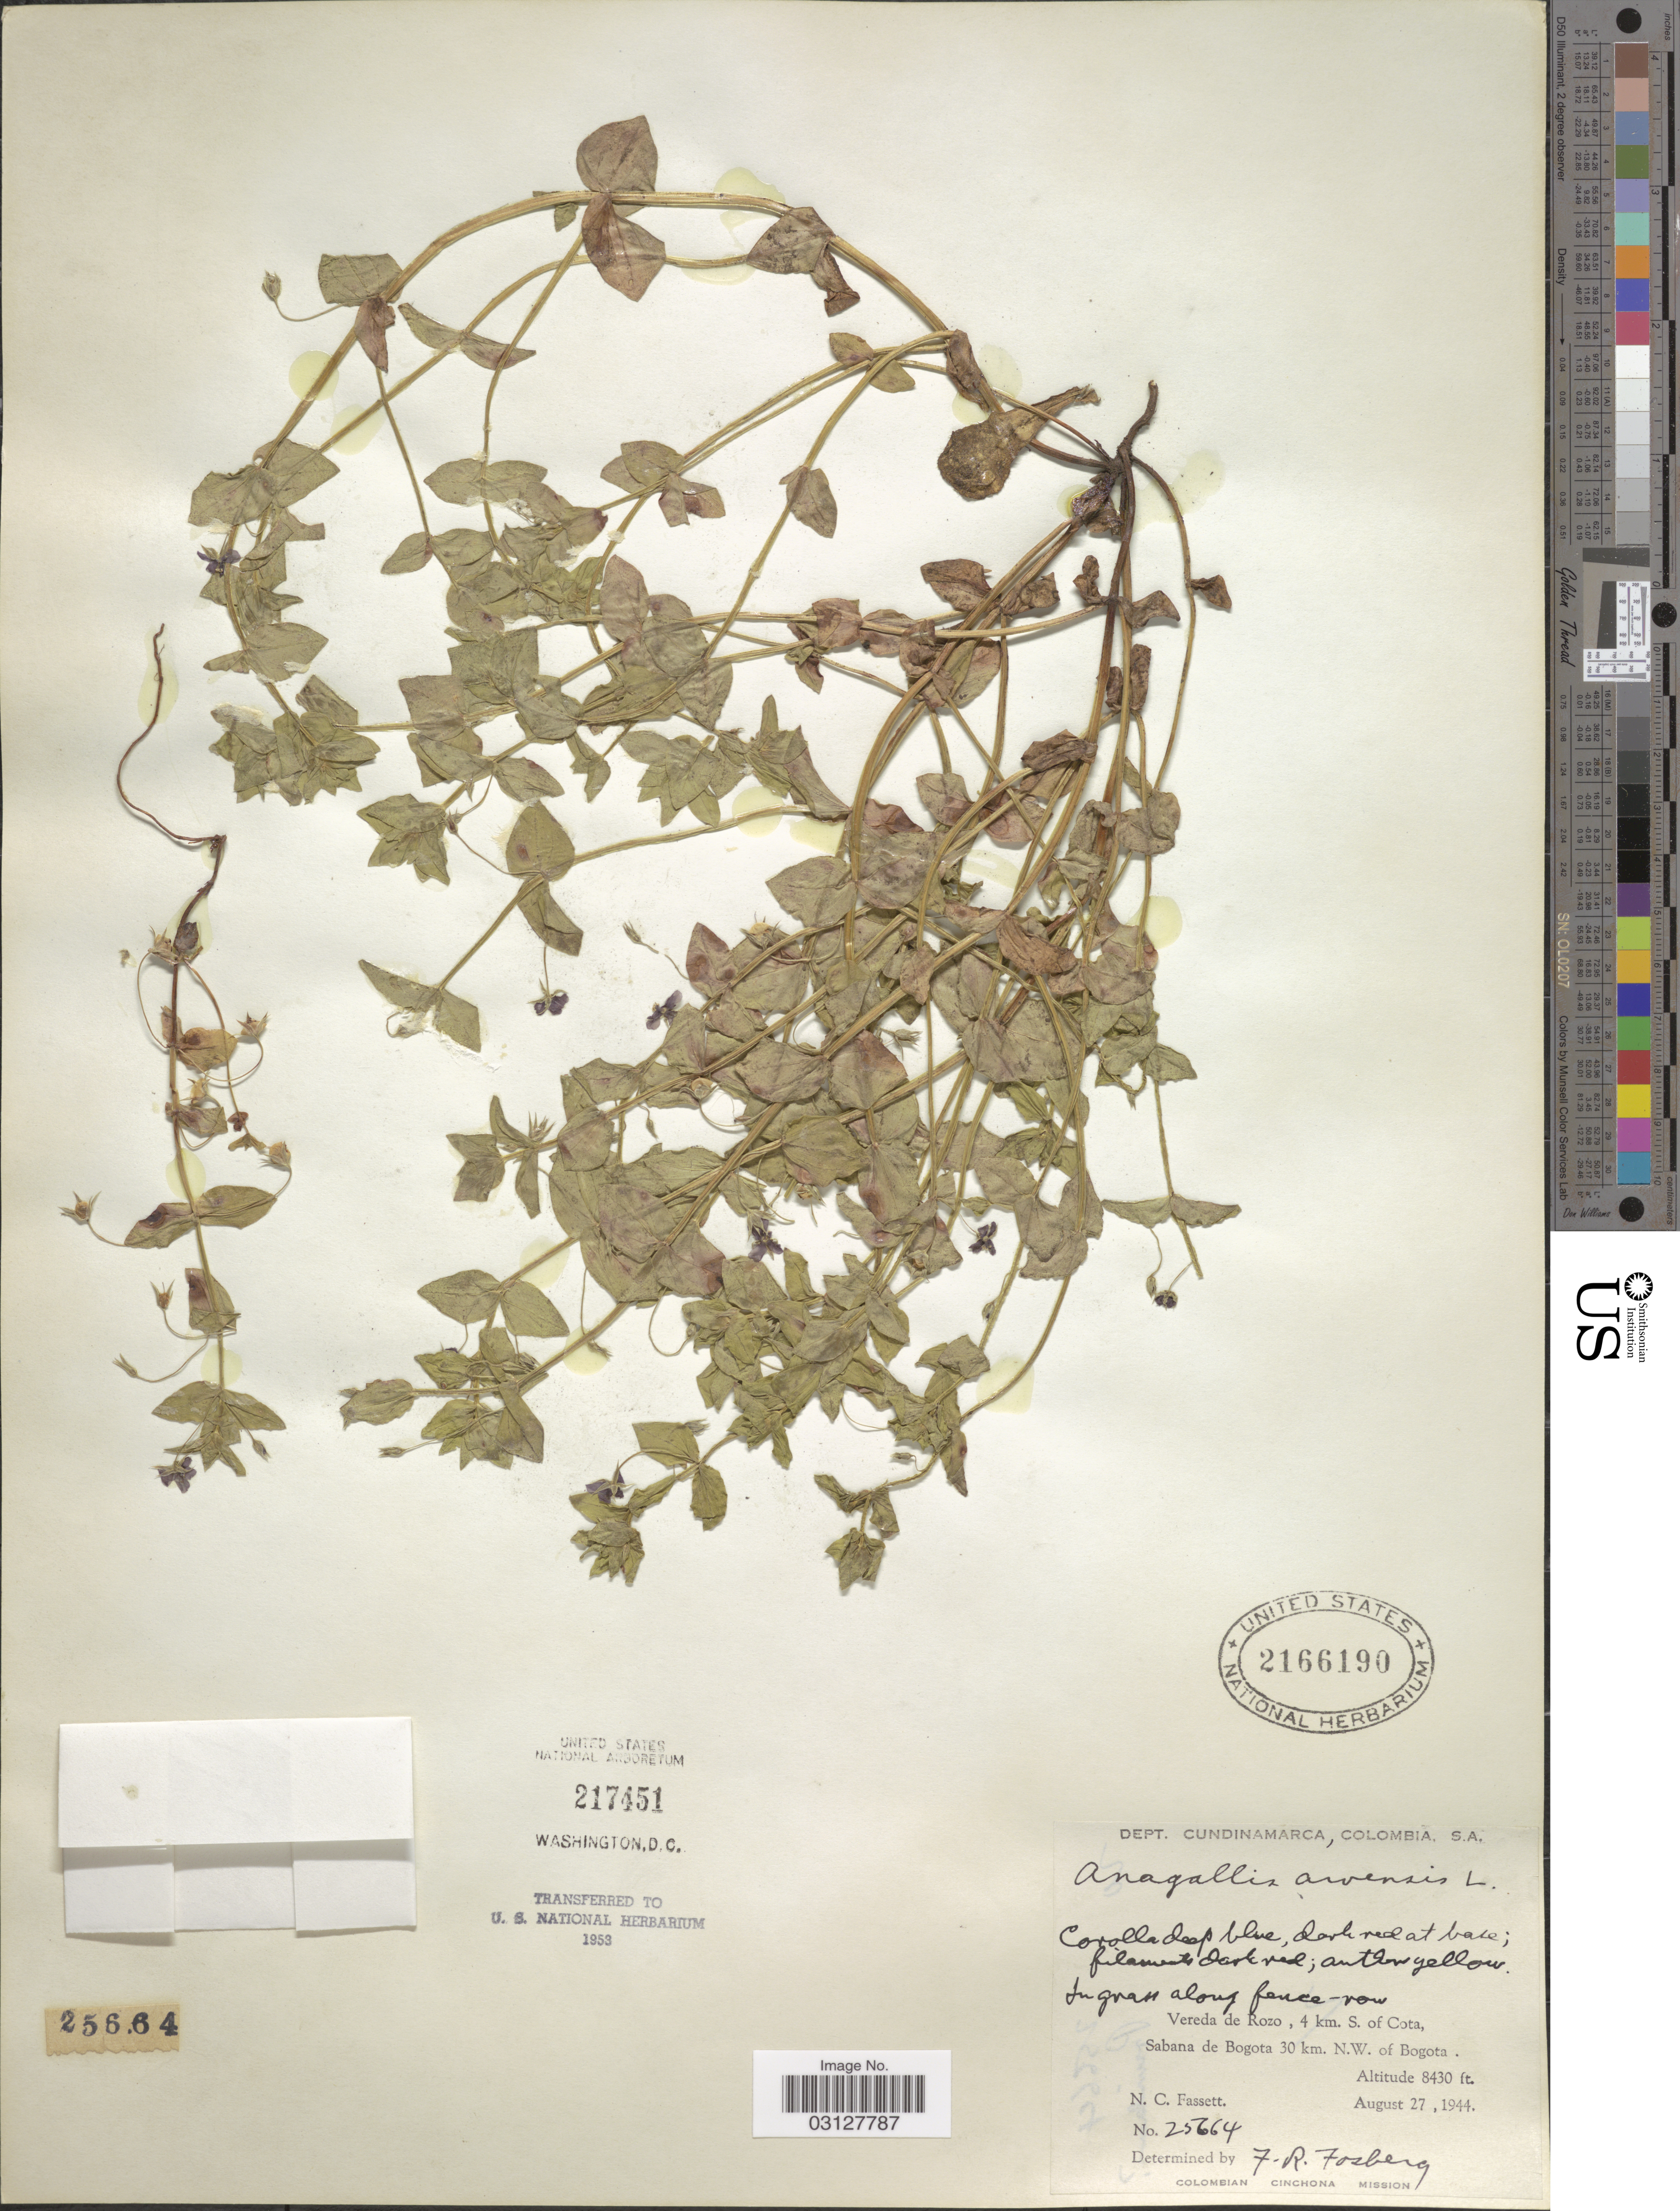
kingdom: Plantae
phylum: Tracheophyta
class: Magnoliopsida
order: Ericales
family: Primulaceae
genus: Anagallis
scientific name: Anagallis arvensis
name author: L.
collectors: N. C. Fassett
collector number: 25664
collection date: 1944-08-27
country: Colombia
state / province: Cundinamarca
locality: Dept. Cundinamarca. Vereda de Rozo, 4 km. S. of Cota, Sabana de Bogota 30 km. N.W. of Bogota.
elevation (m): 2569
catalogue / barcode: US 2166190